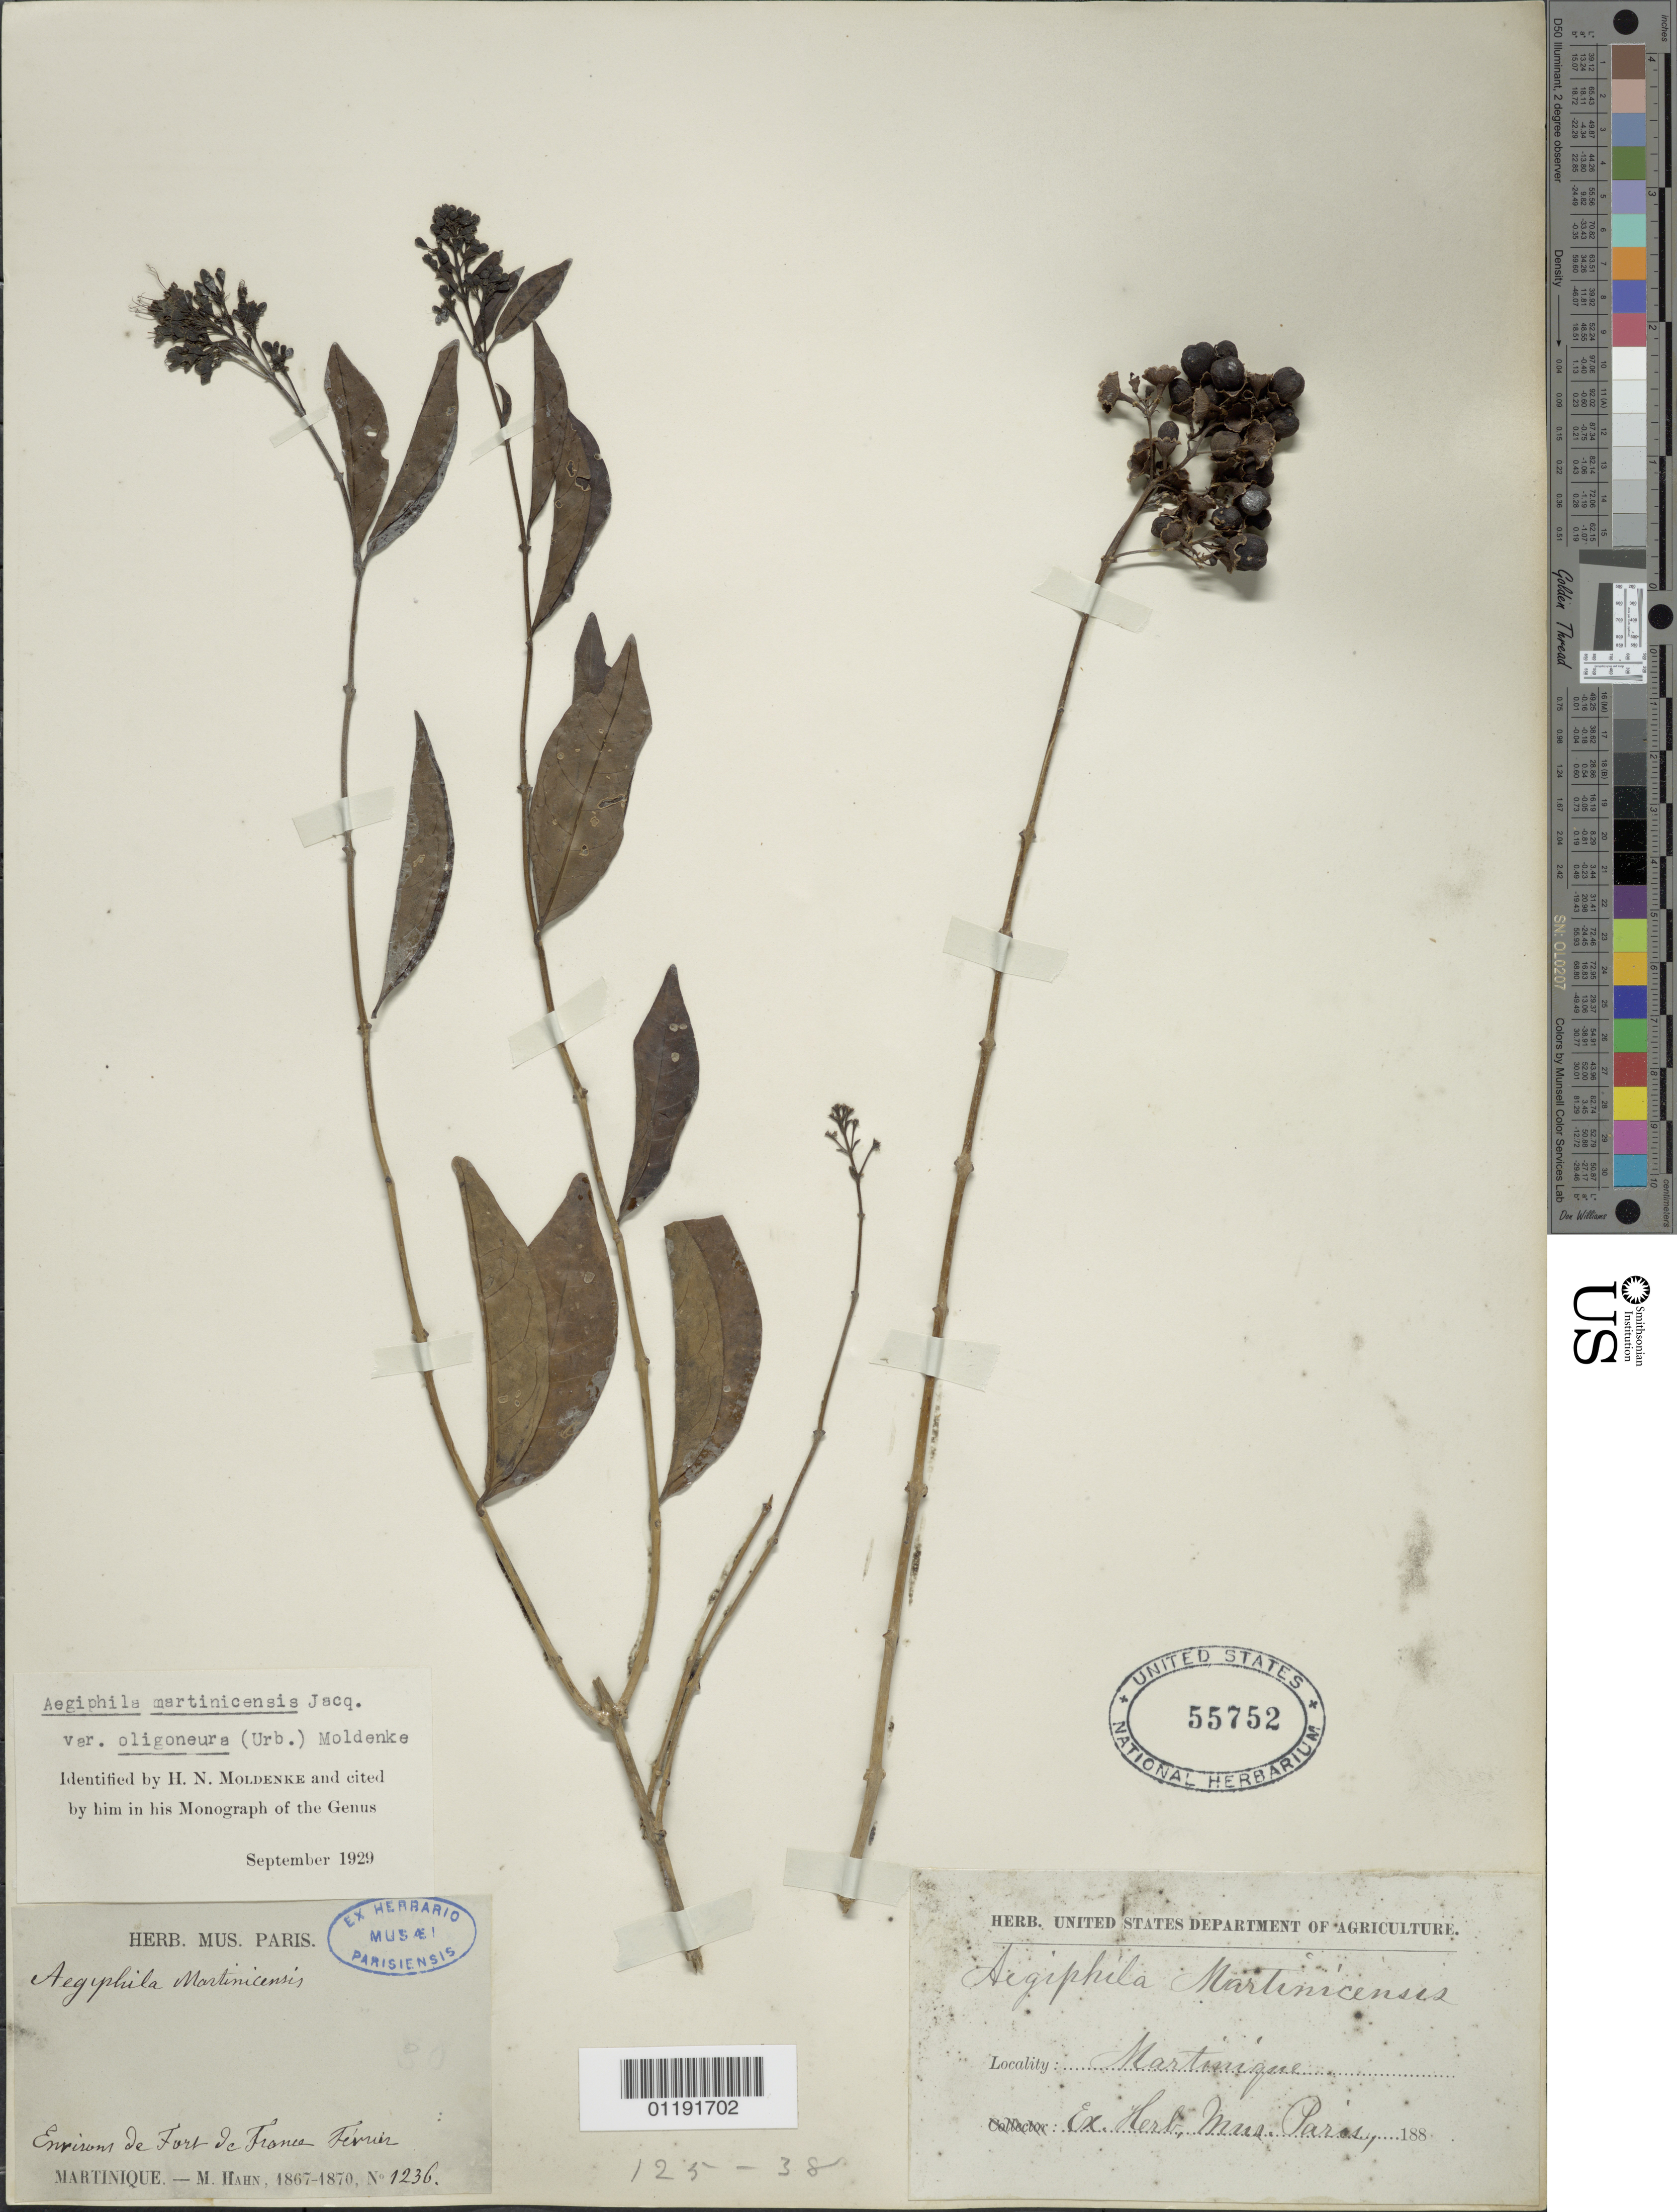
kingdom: Plantae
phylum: Tracheophyta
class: Magnoliopsida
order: Lamiales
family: Lamiaceae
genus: Aegiphila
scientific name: Aegiphila martinicensis var. oligoneura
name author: (Urb.) Moldenke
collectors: M. Hahn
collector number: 1236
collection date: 1867-01-01/1870-12-31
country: Martinique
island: Martinique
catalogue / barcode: US 55752